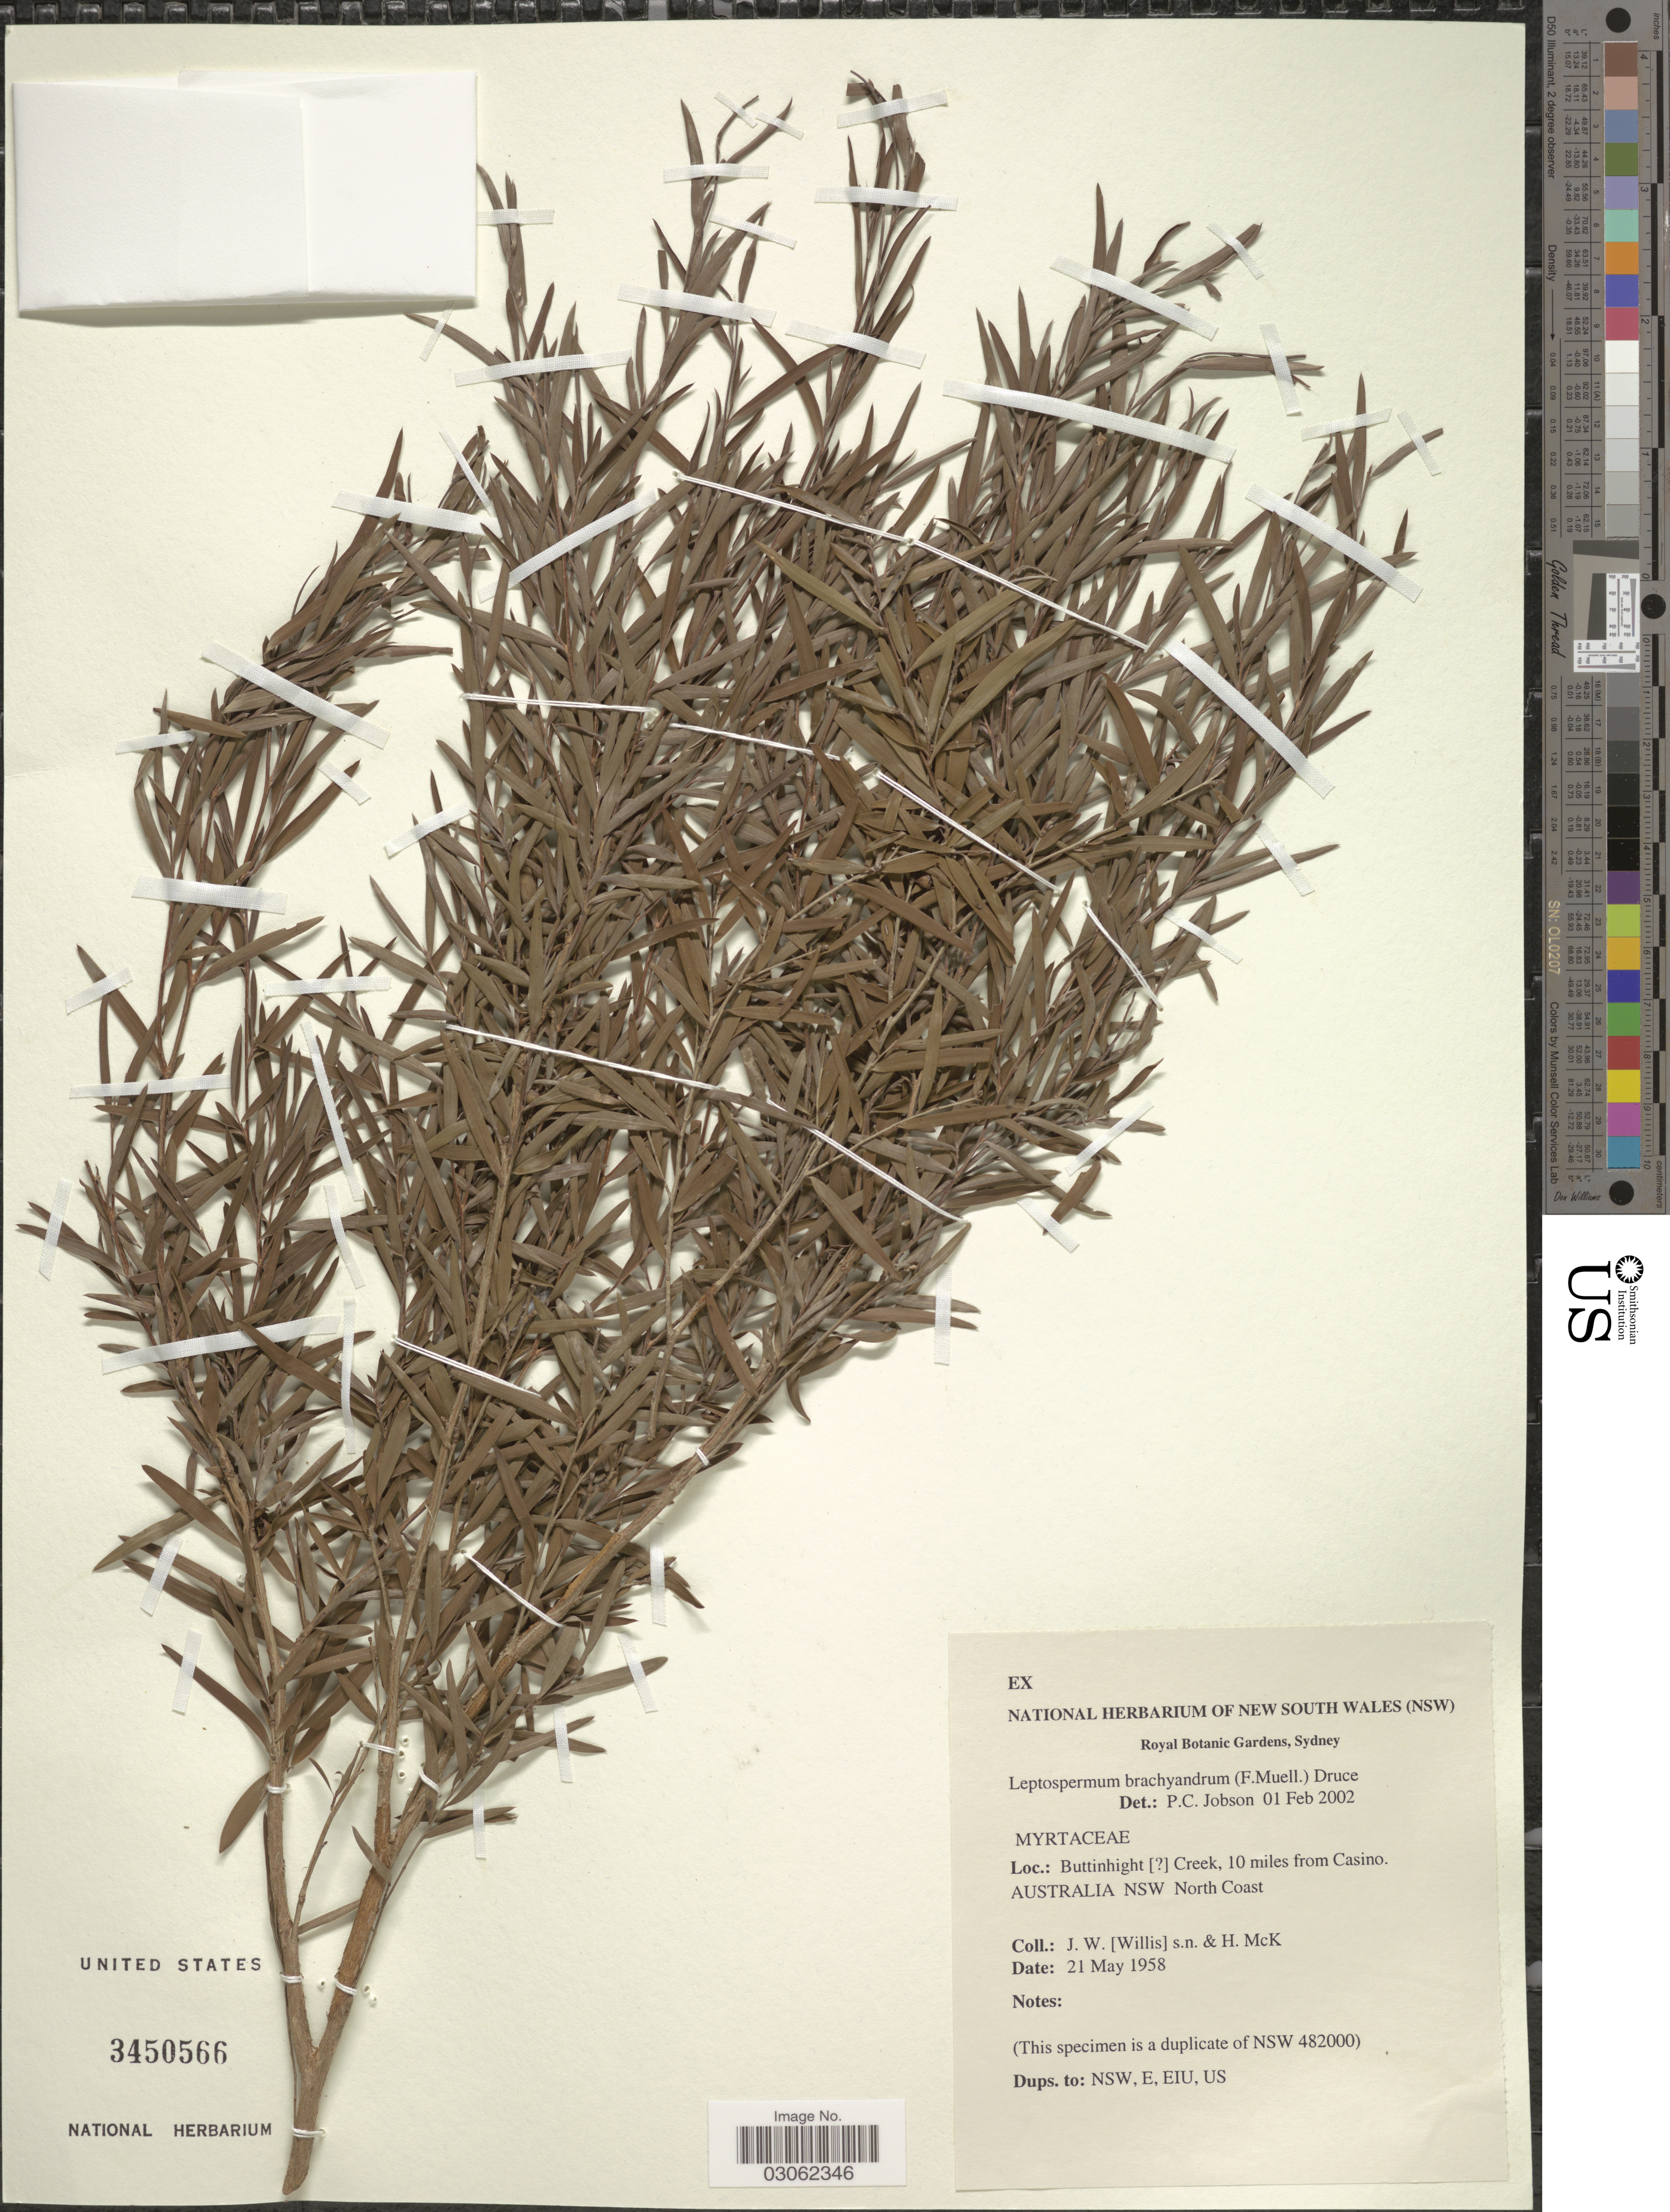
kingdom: Plantae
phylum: Tracheophyta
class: Magnoliopsida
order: Myrtales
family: Myrtaceae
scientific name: Aggreflorum brachyandrum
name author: (F. Muell.) P.G. Wilson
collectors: J. Willis & H. McK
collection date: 1958-05-21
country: Australia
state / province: New South Wales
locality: Buttinhight [[unsure placement]] Creek, 10 miles from Casino. Australia NSW North Coast.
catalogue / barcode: US 3450566